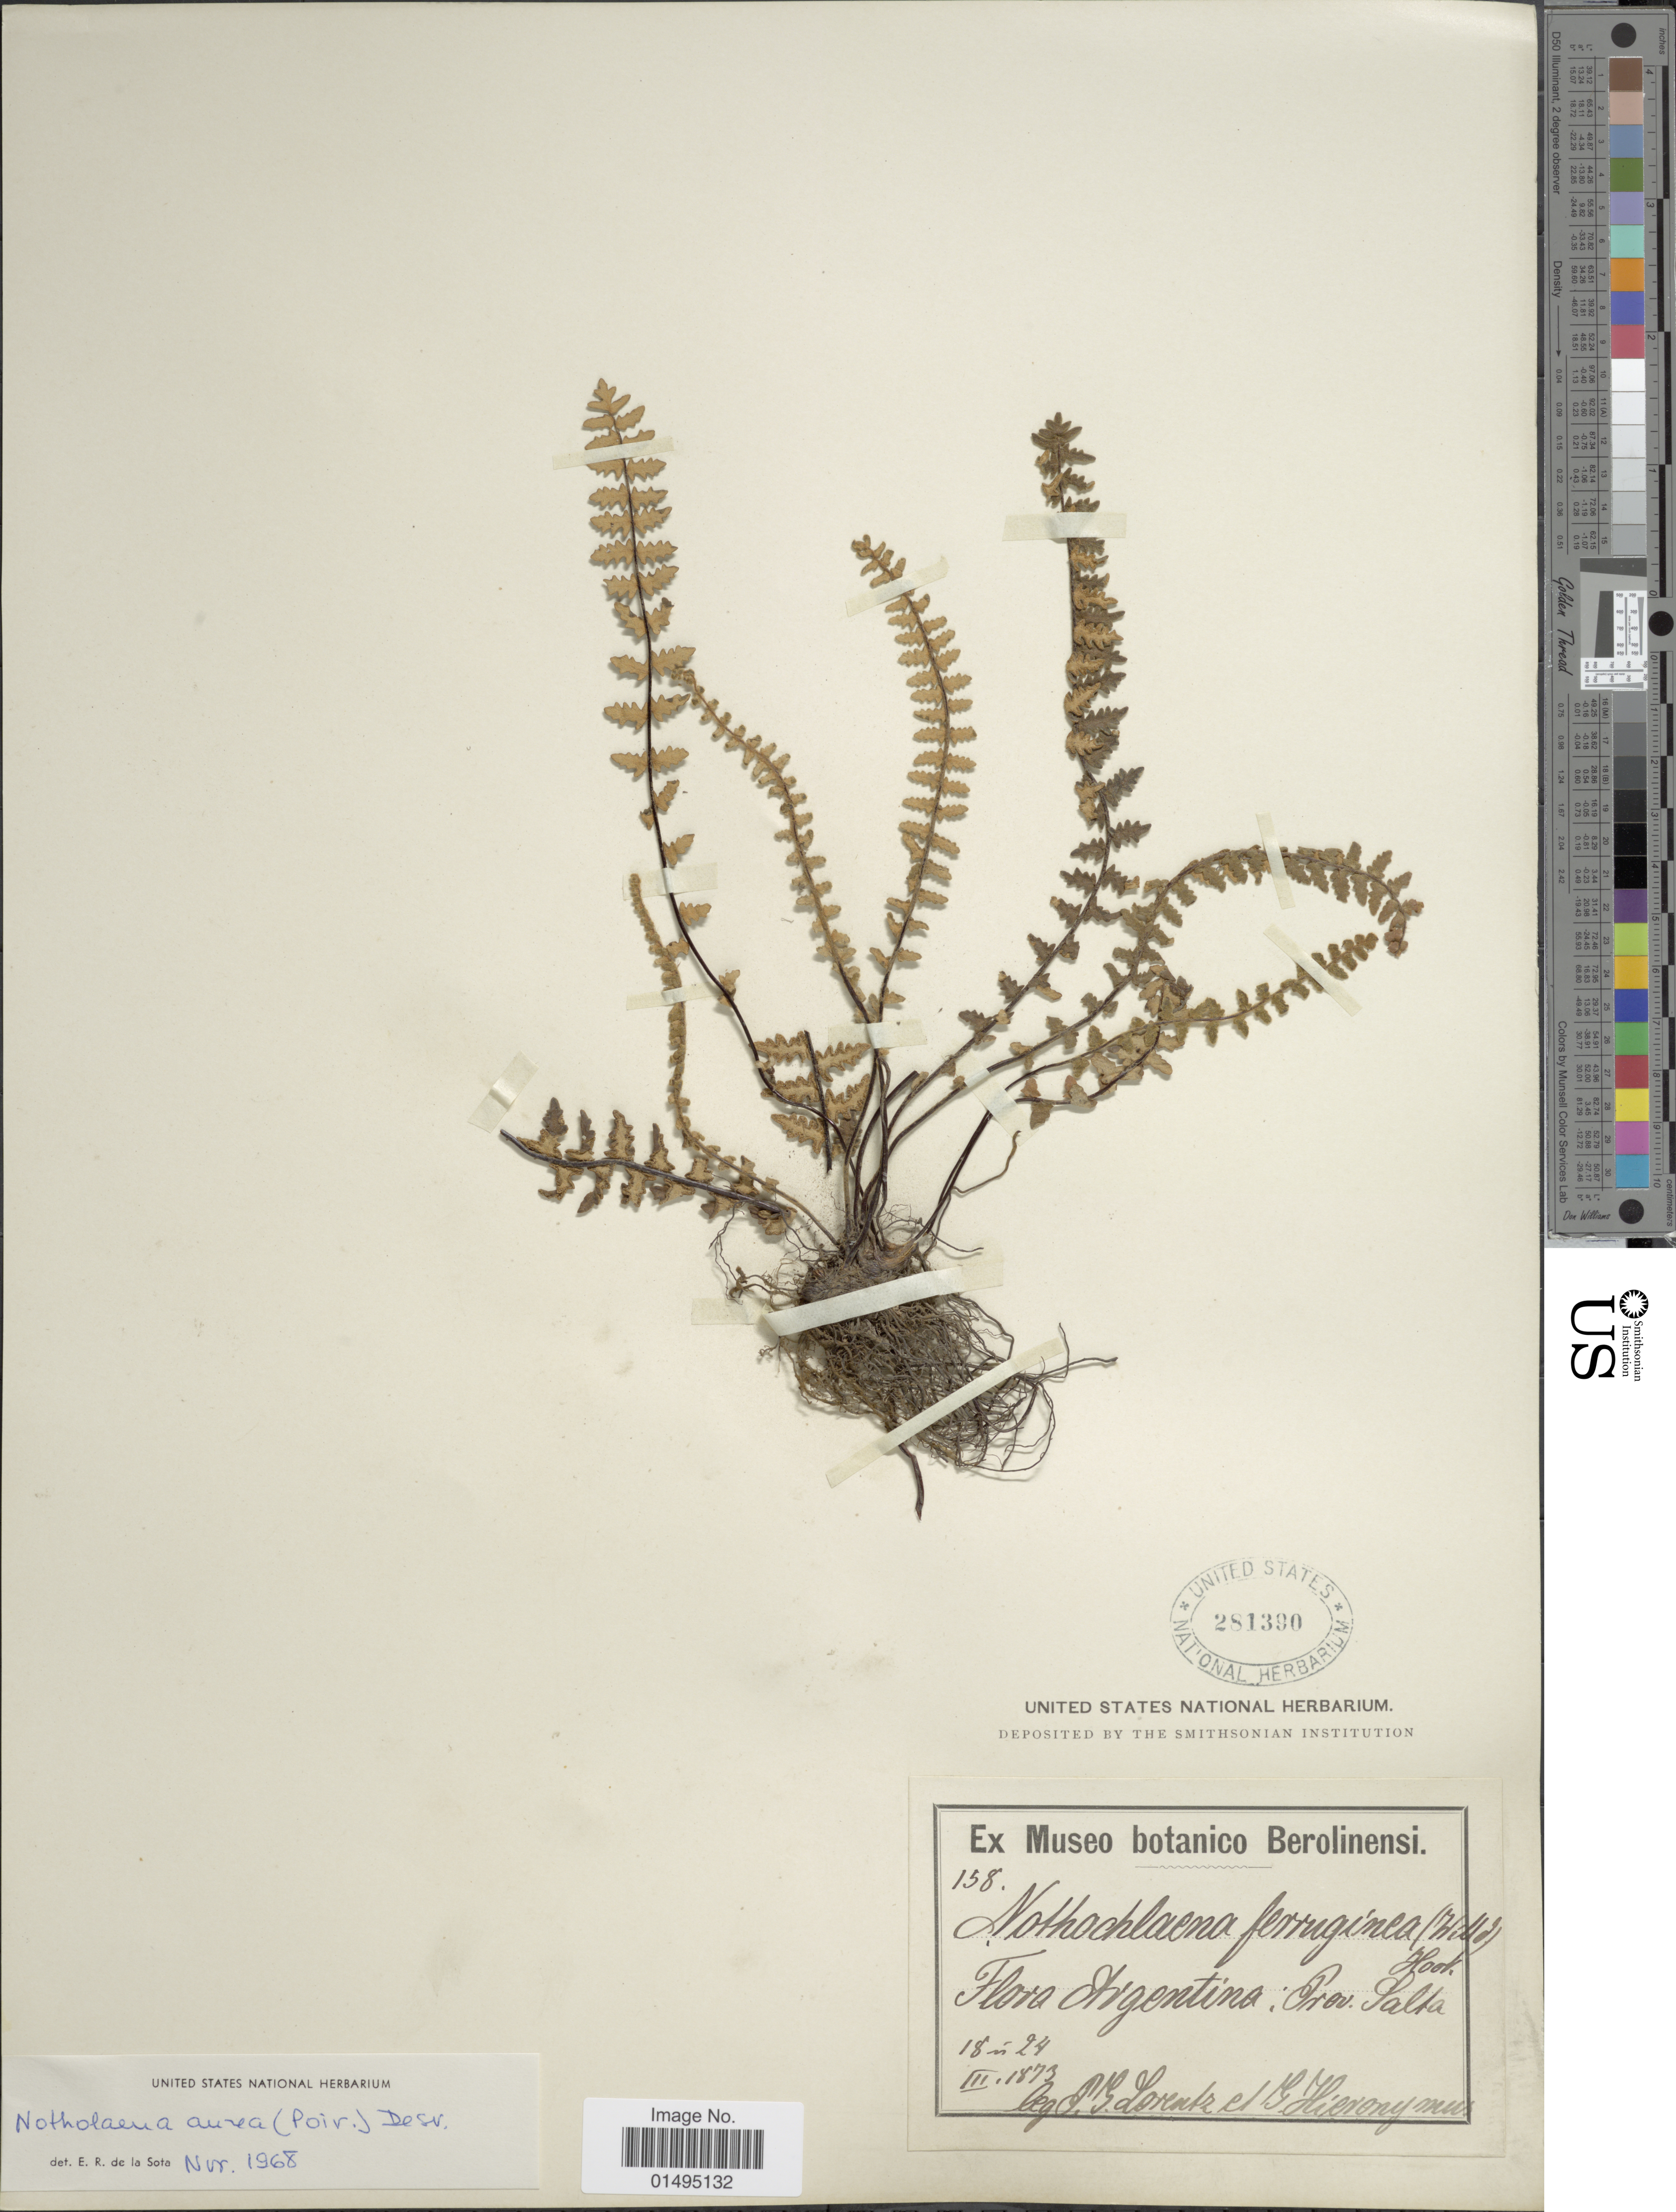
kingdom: Plantae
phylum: Tracheophyta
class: Polypodiopsida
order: Polypodiales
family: Pteridaceae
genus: Myriopteris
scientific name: Myriopteris aurea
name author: (Poir.) Grusz & Windham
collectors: P. G. Lorentz & G. H. Hieronymus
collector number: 158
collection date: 1873-03-18/1873-03-24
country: Argentina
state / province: Salta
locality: Prov. Salta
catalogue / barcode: US 281390